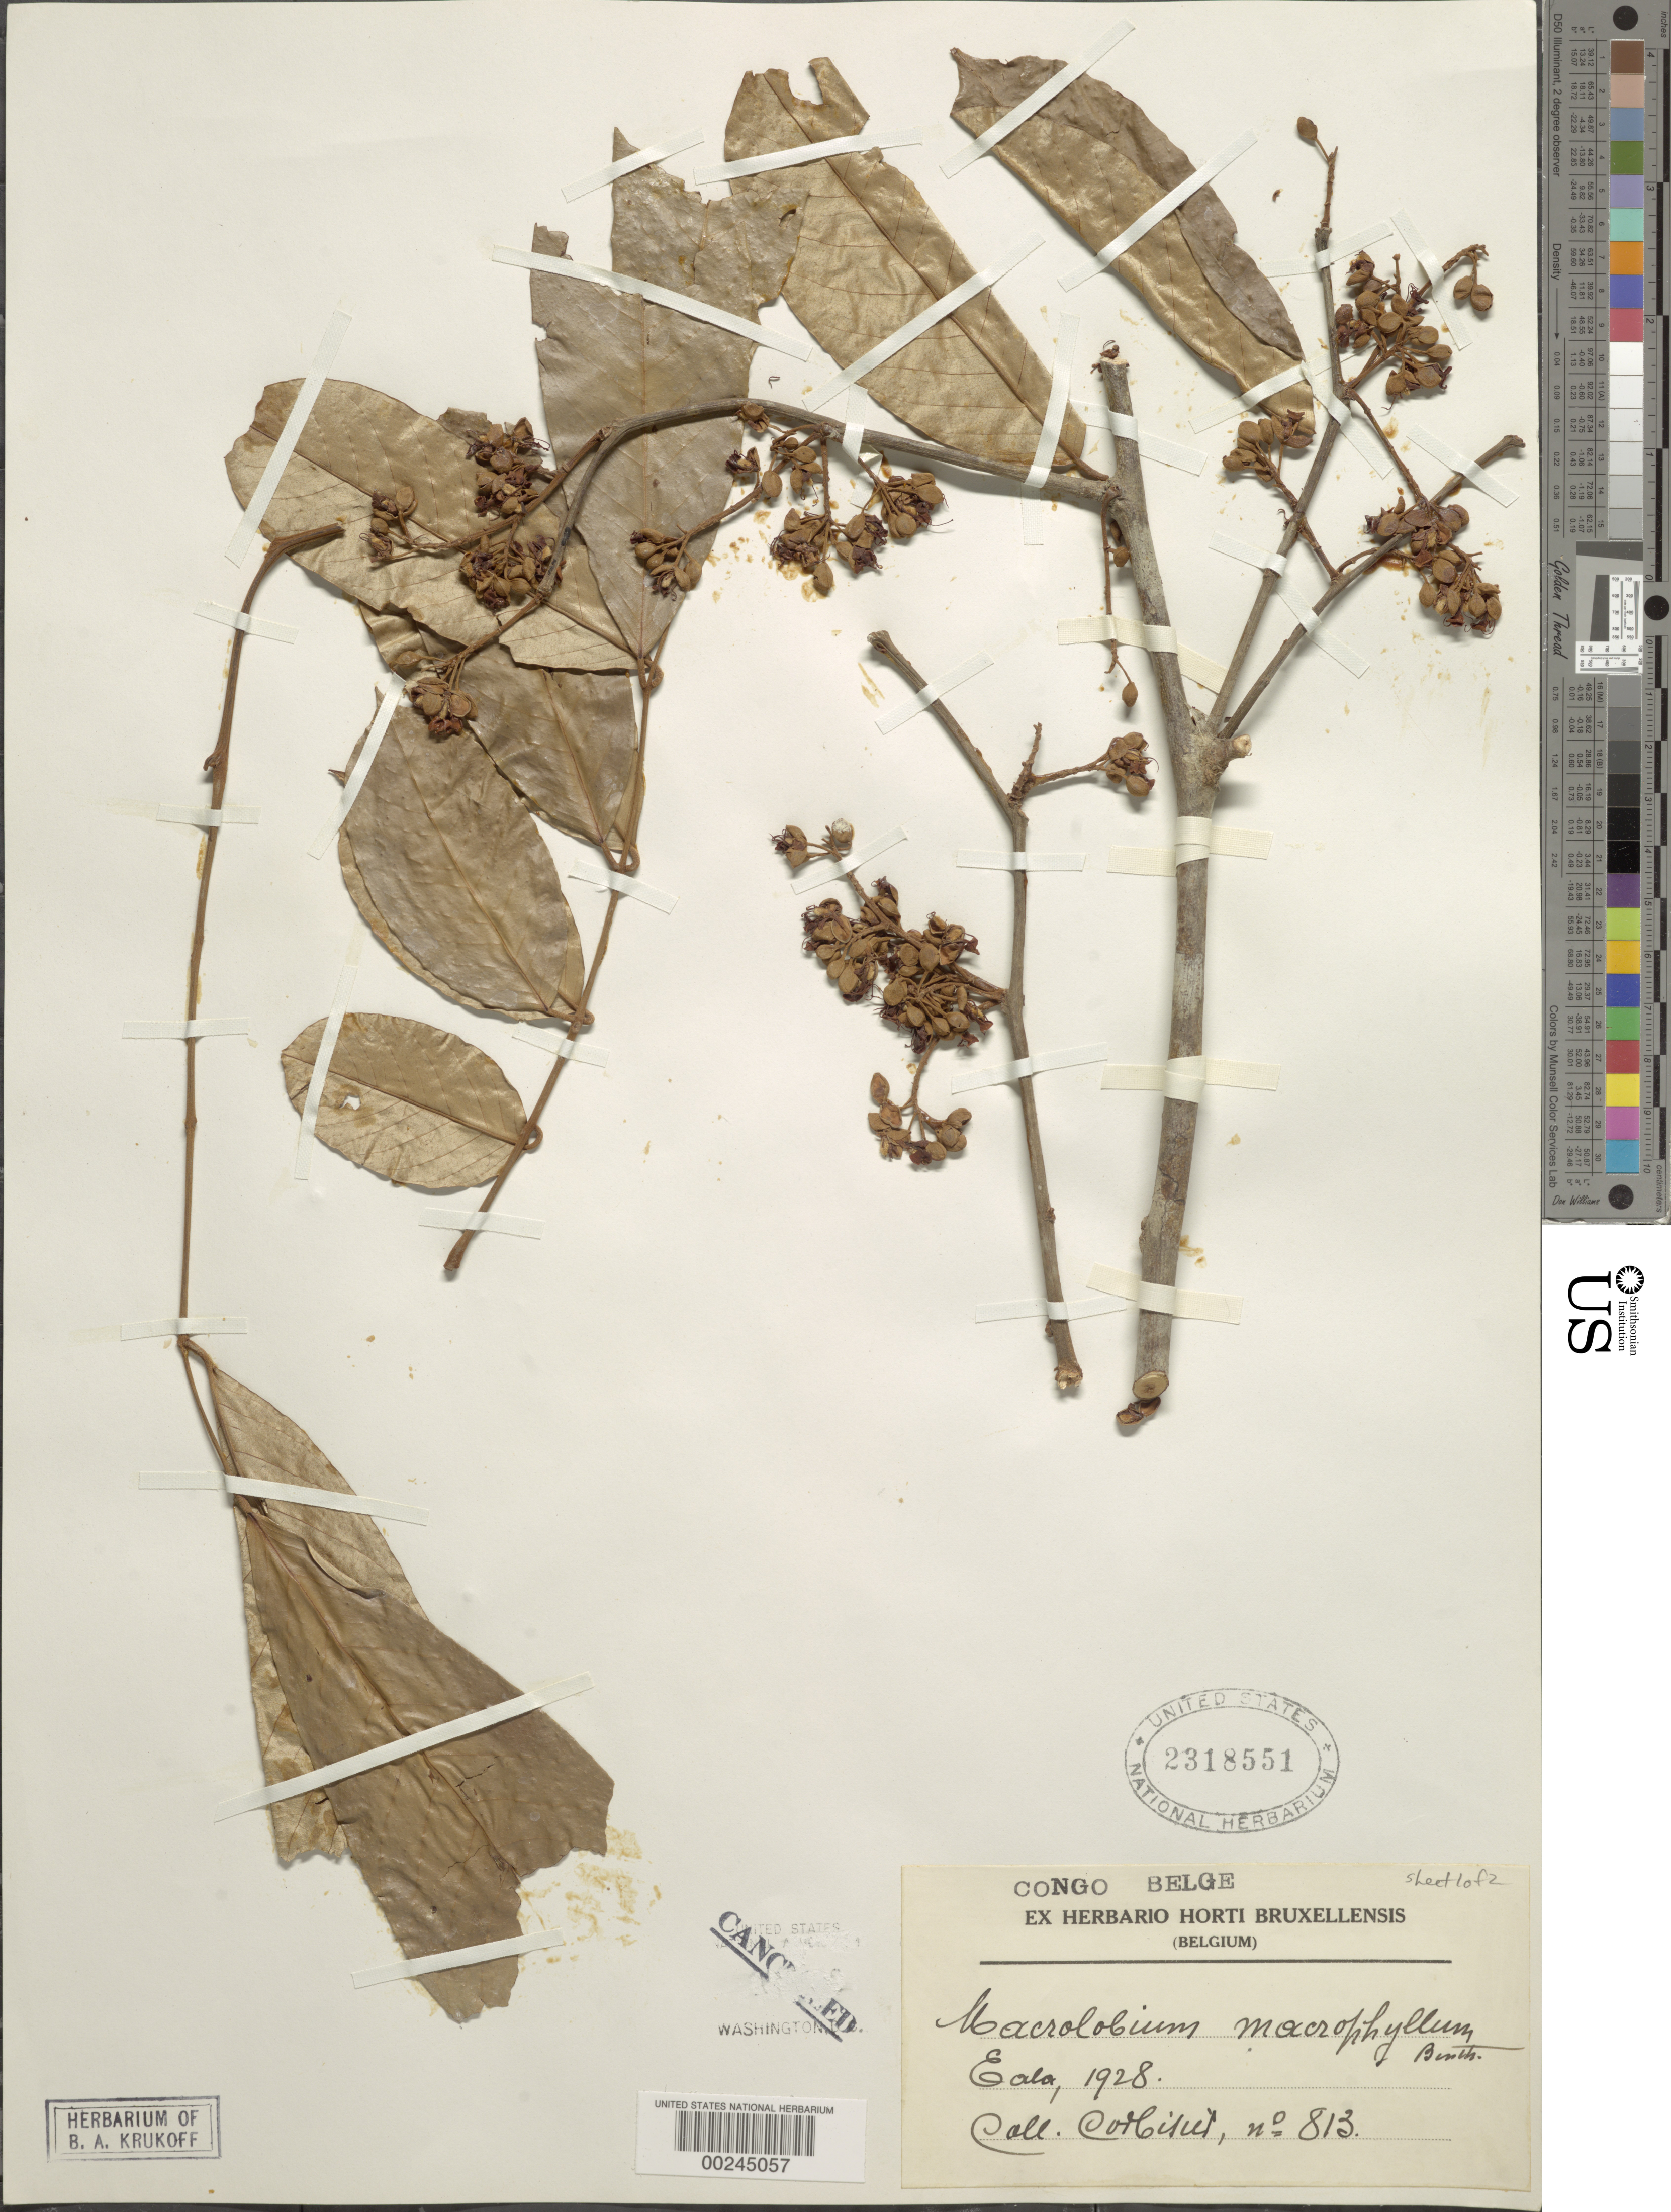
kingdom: Plantae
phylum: Tracheophyta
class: Magnoliopsida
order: Fabales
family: Fabaceae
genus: Anthonotha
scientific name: Anthonotha macrophylla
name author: P. Beauv.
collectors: A. Corbisier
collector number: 813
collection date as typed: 1928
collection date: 1928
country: Congo, Democratic Republic of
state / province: Équateur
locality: Eala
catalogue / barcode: US 2318551